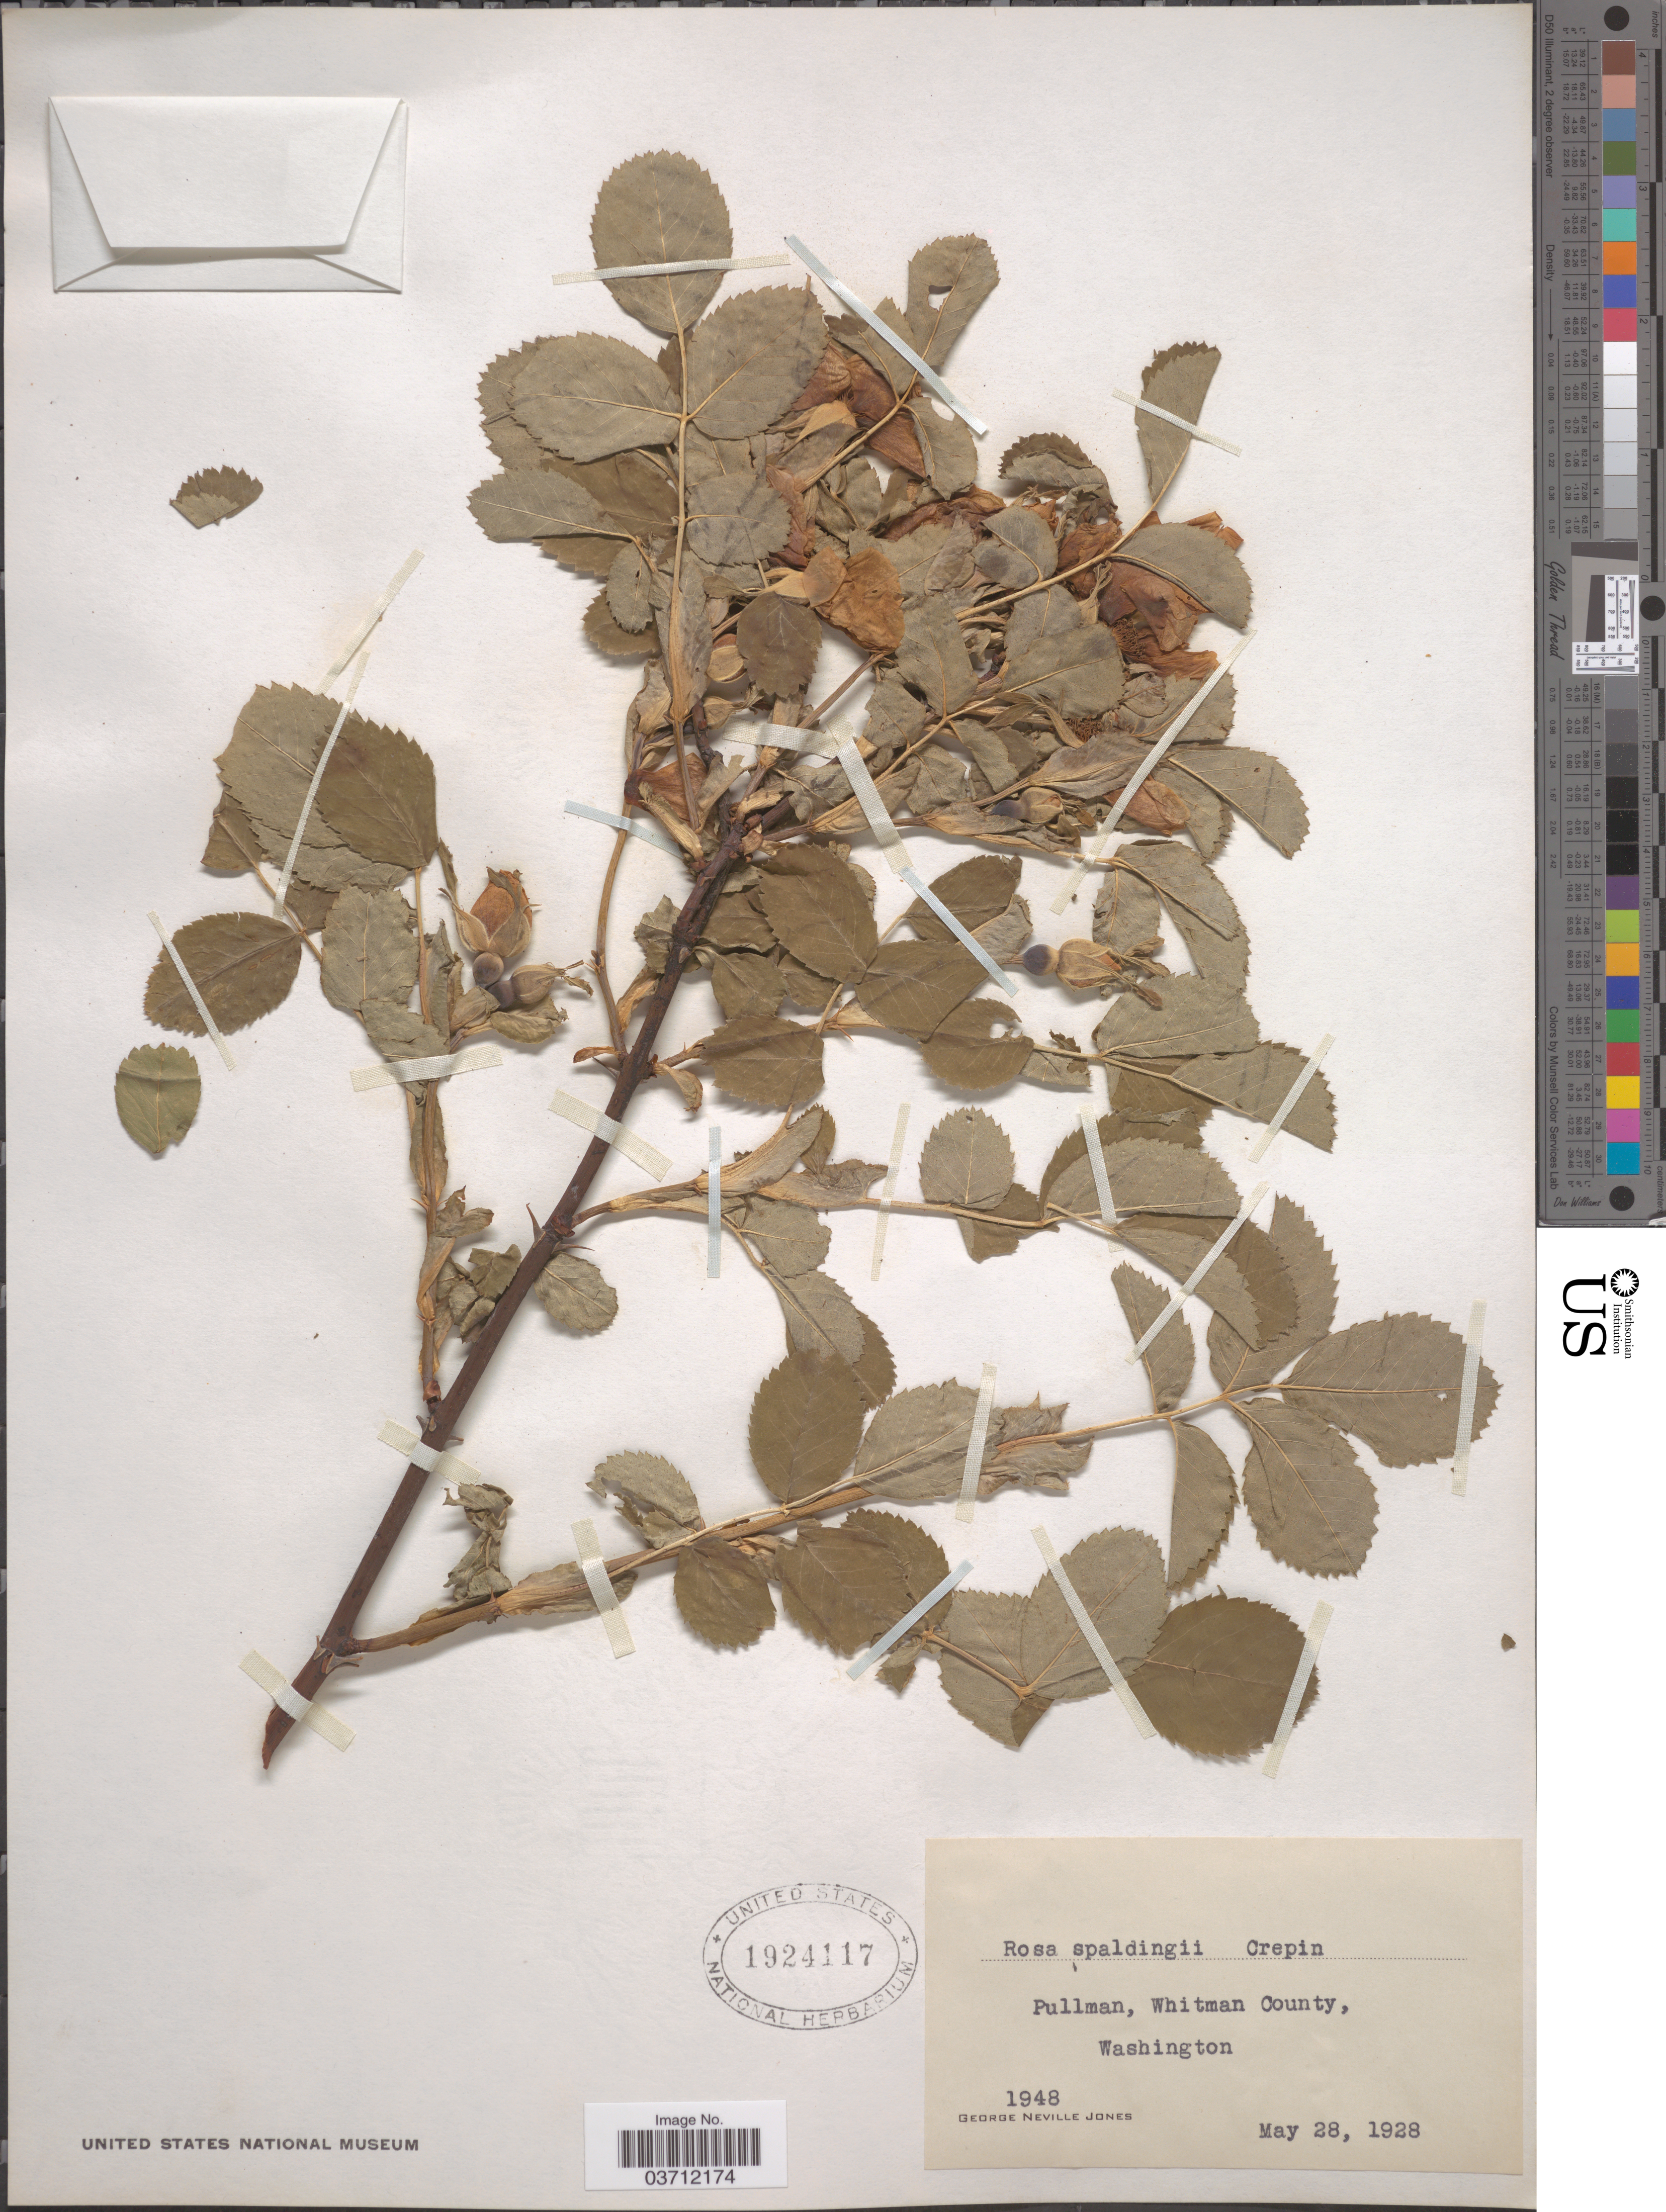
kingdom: Plantae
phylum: Tracheophyta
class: Magnoliopsida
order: Rosales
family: Rosaceae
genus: Rosa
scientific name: Rosa spaldingii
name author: Crép. ex Rydb.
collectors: G. N. Jones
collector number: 1948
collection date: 1928-05-28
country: United States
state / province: Washington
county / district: Whitman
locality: Pullman, Whitman County.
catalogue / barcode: US 1924117